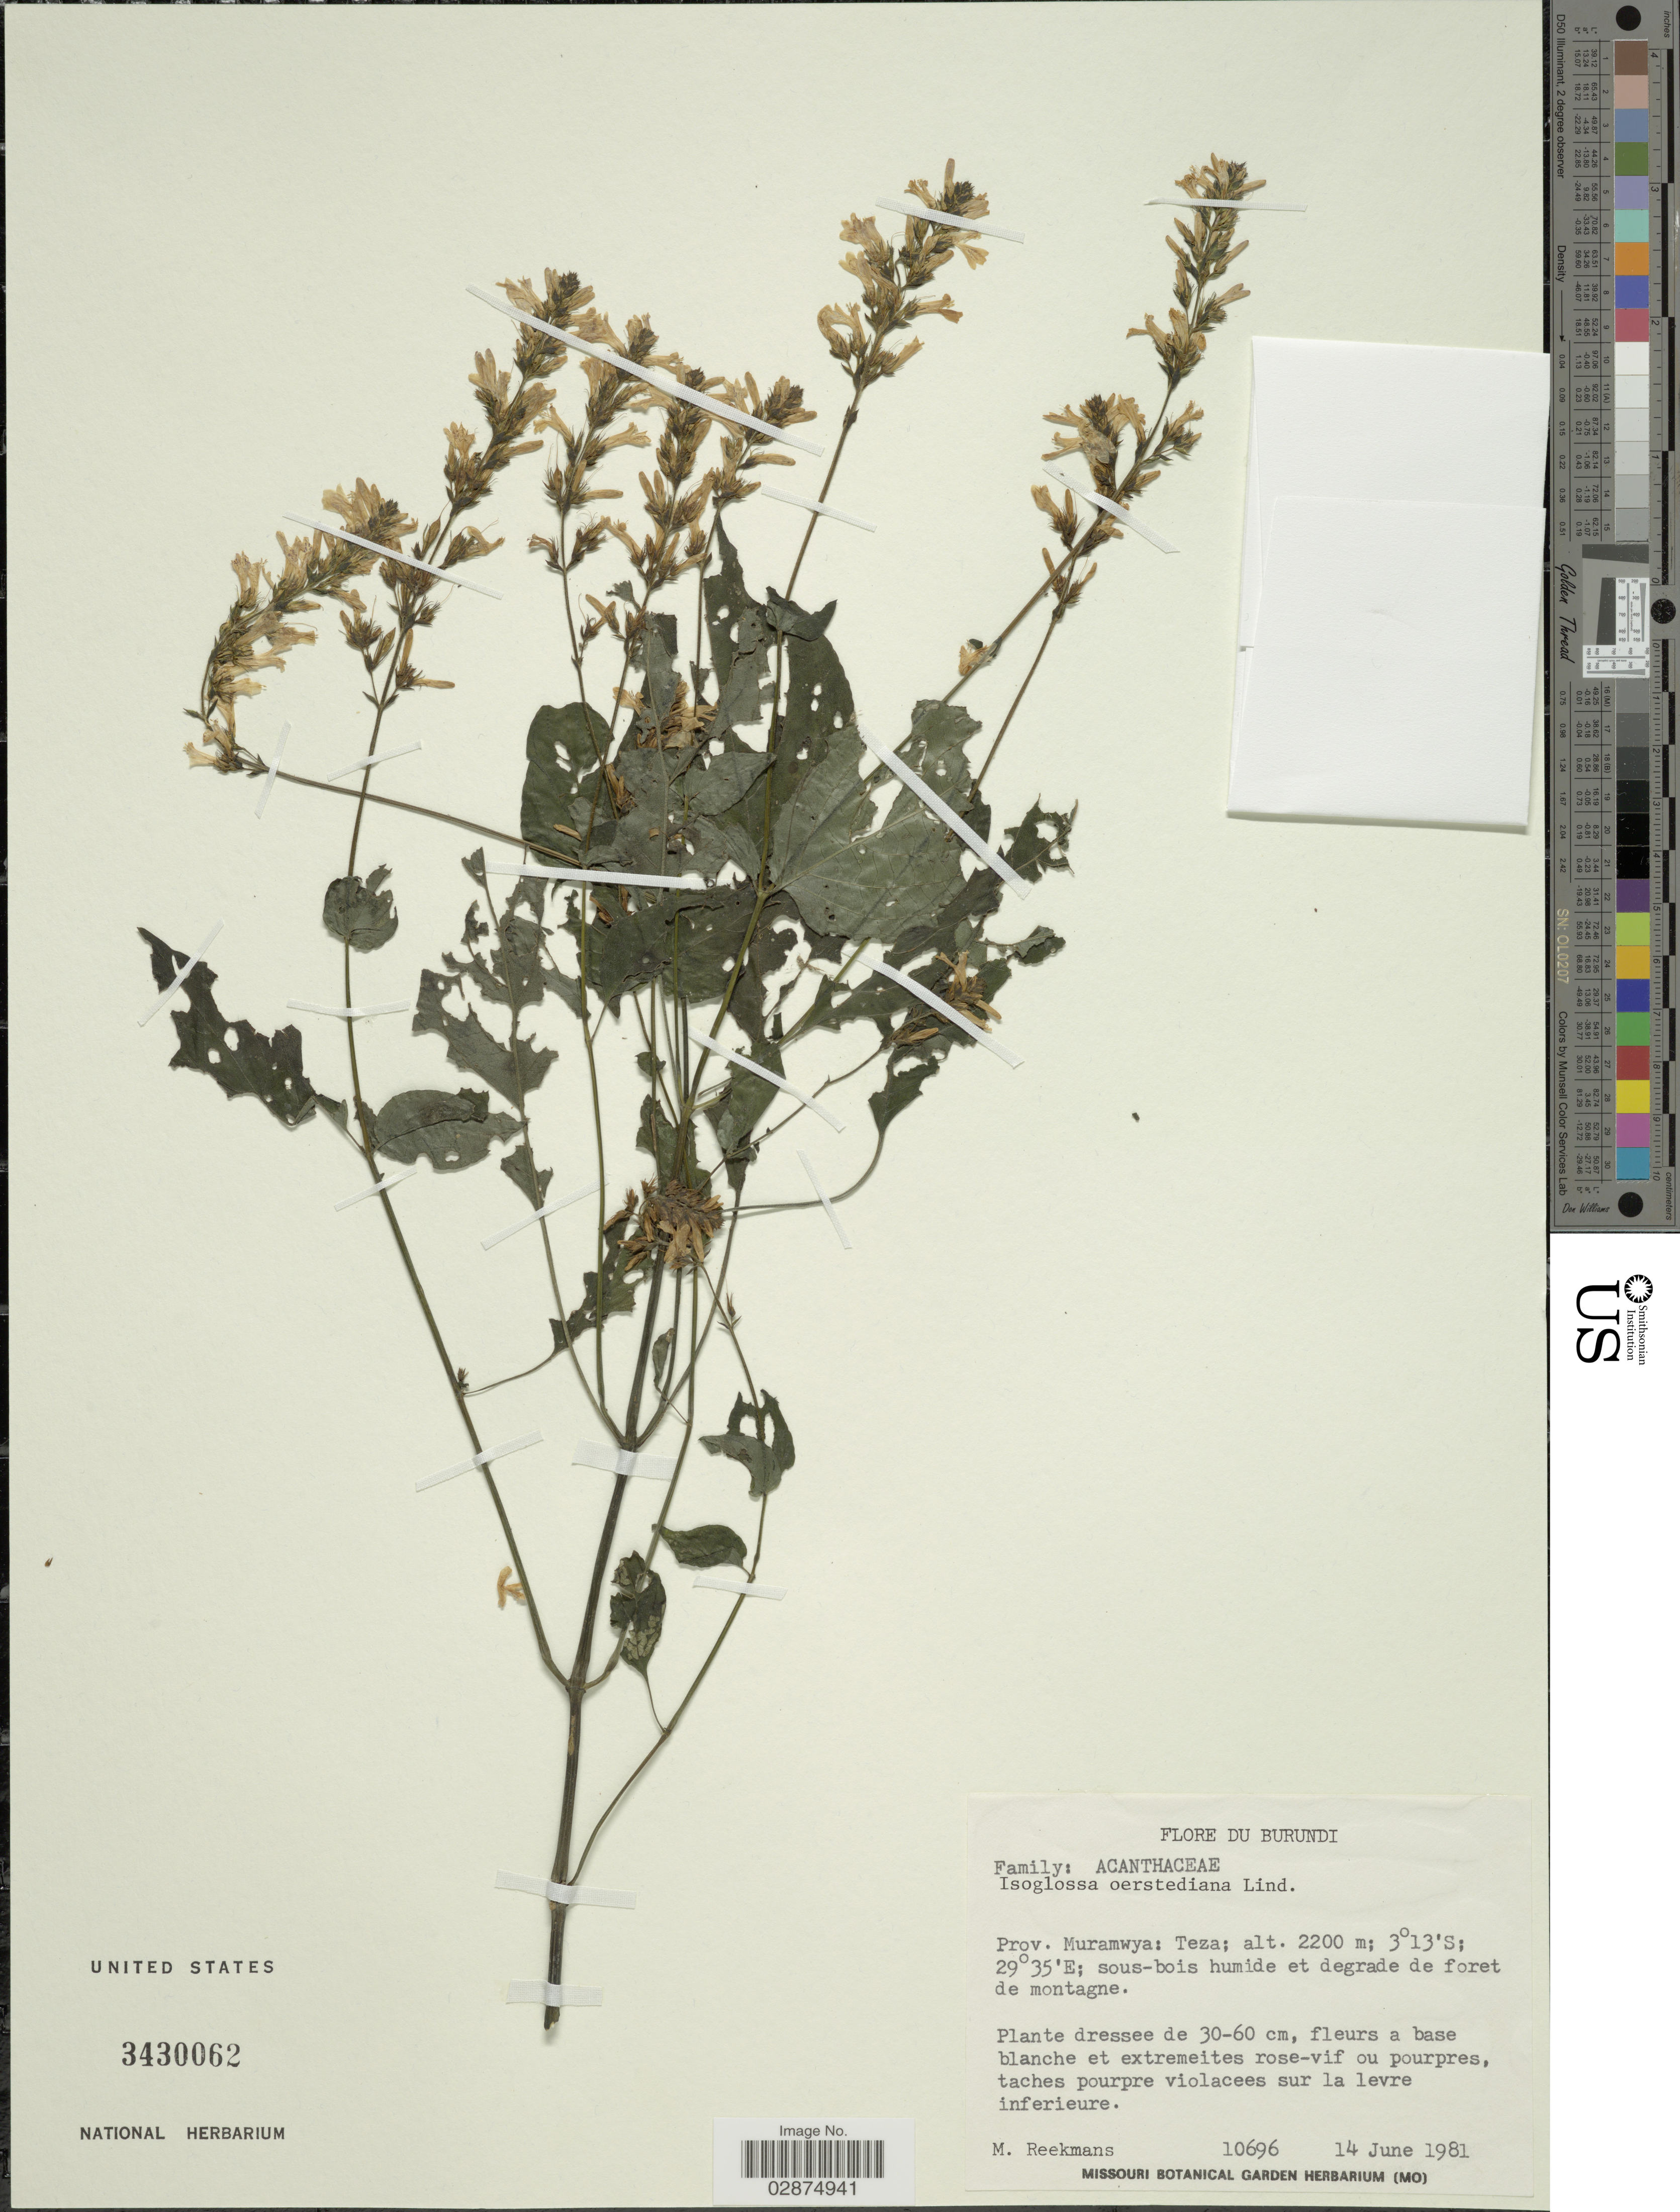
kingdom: Plantae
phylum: Tracheophyta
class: Magnoliopsida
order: Lamiales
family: Acanthaceae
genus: Isoglossa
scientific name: Isoglossa oerstediana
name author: Lindau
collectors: M. Reekmans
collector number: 10696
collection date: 1981-06-14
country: Burundi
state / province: Muramvya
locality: Prov. Muramwya: Teza.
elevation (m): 2200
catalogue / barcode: US 3430062